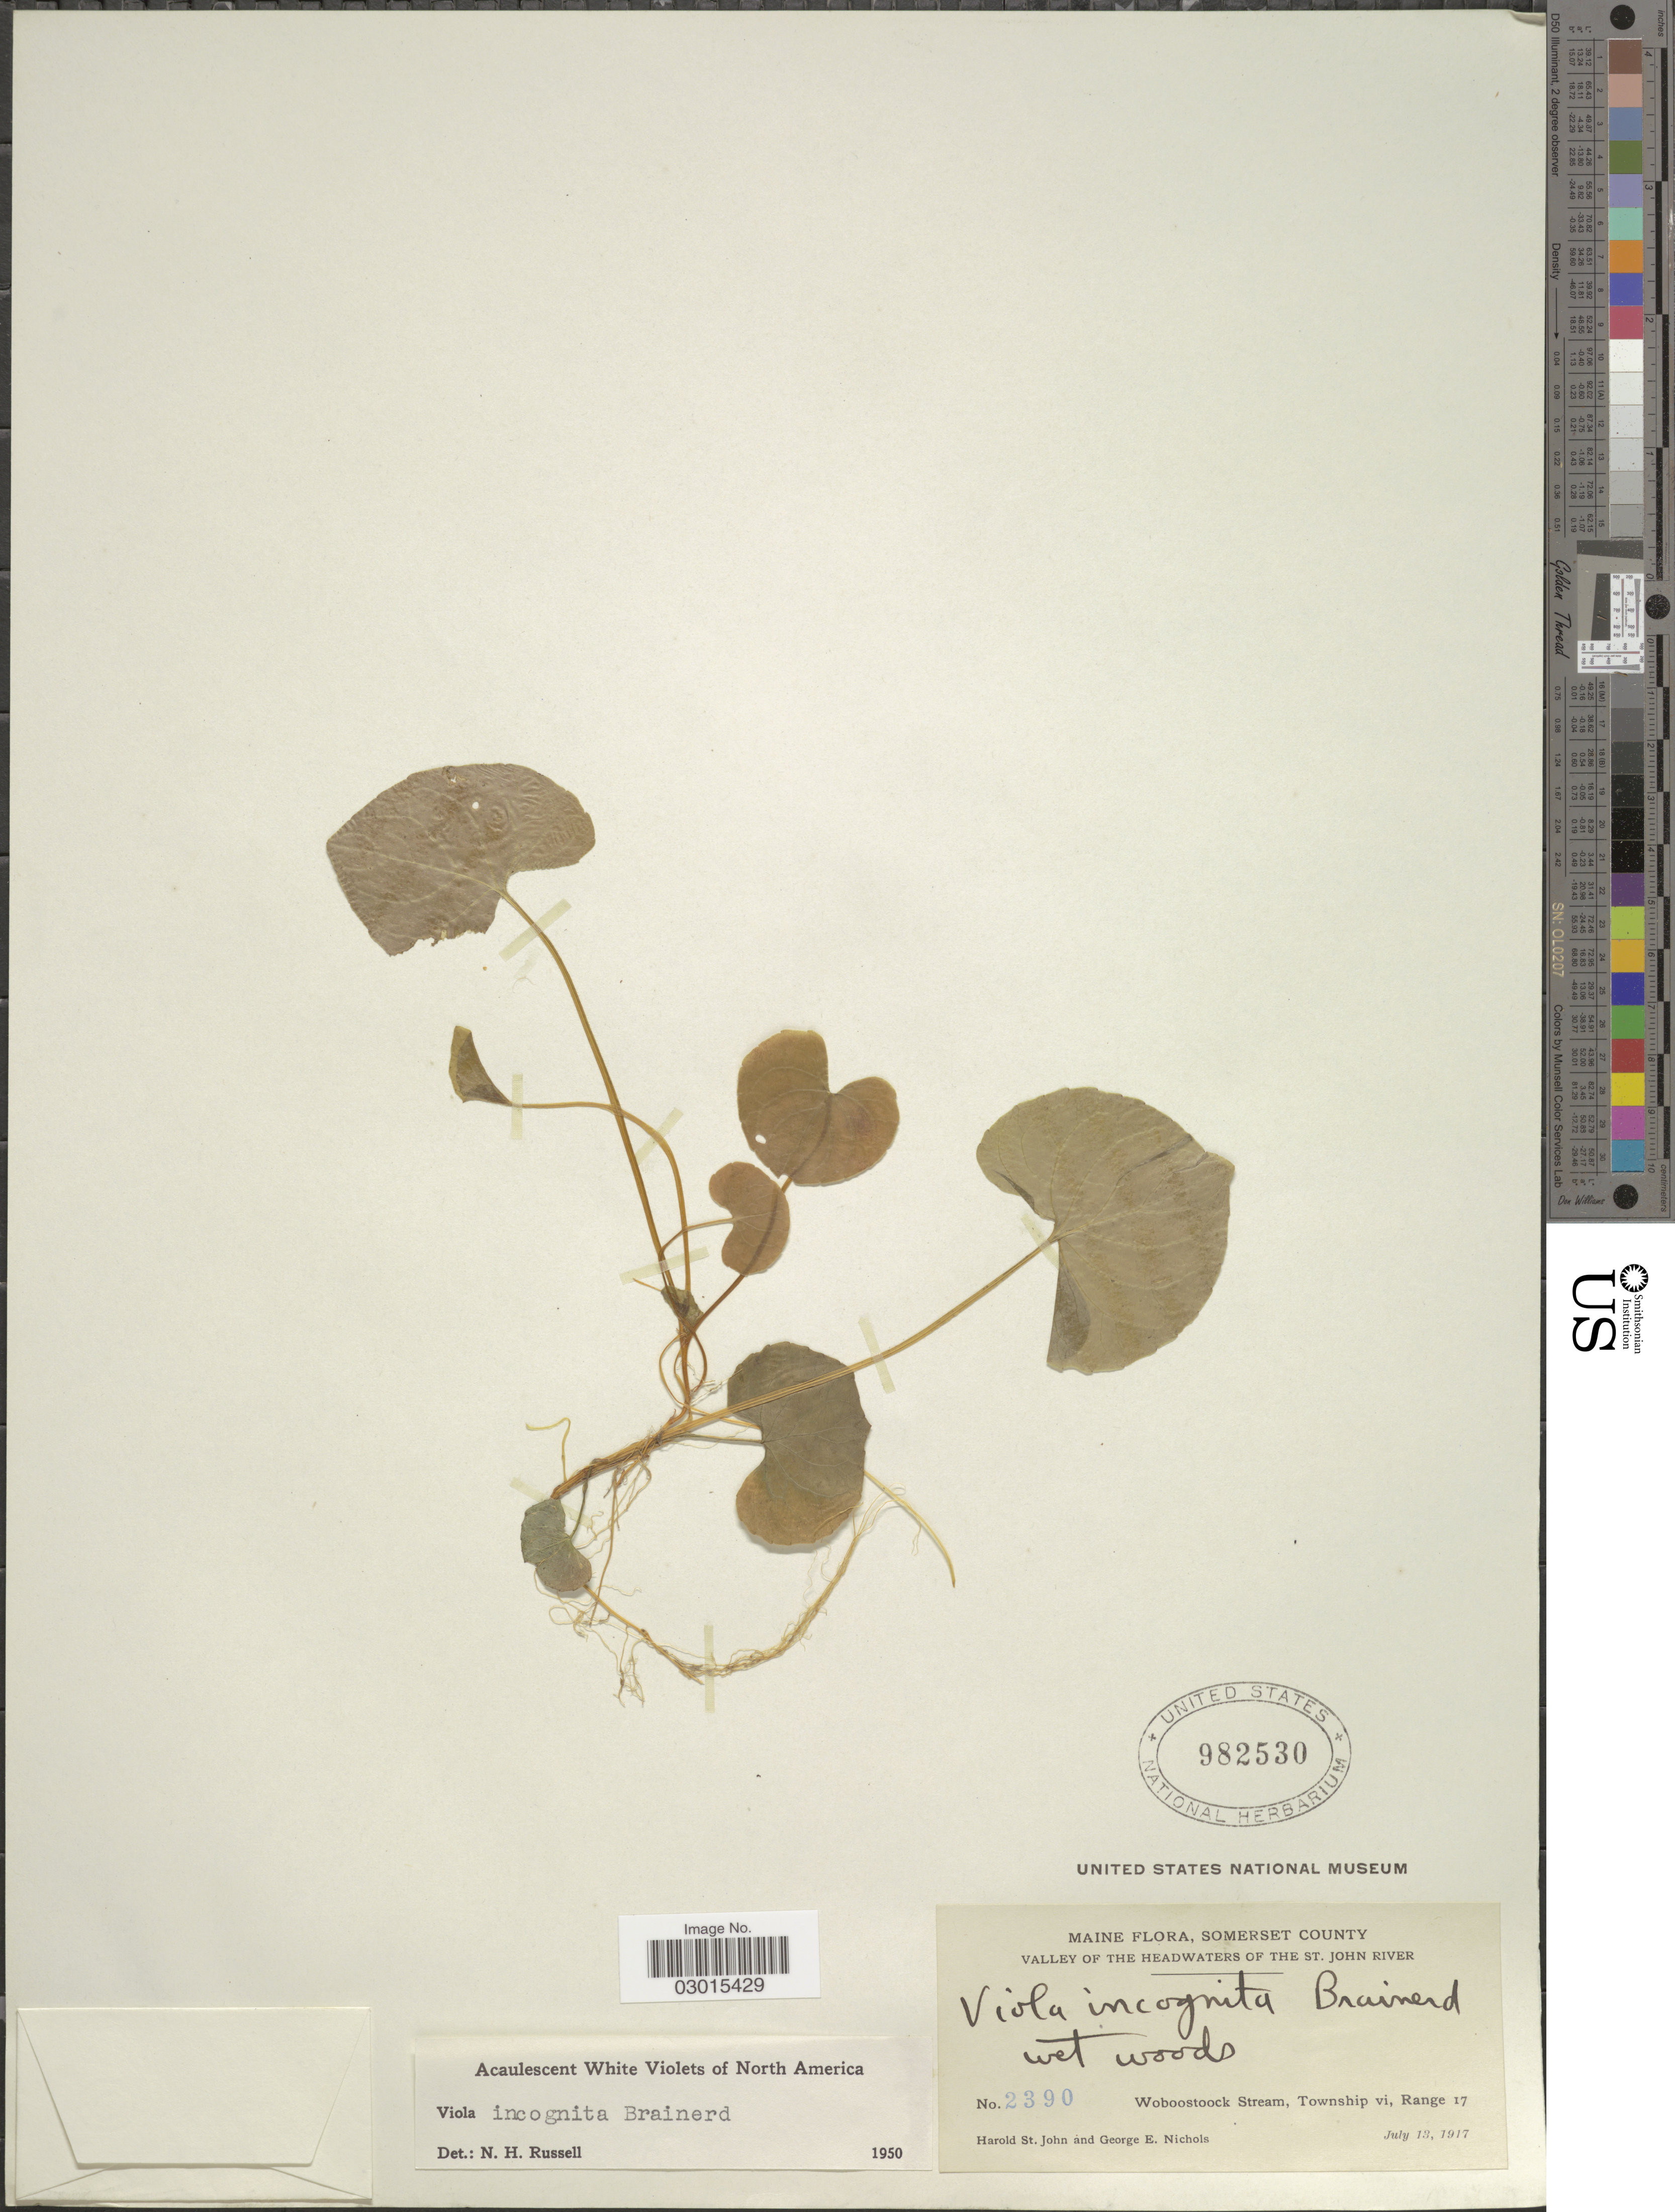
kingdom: Plantae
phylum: Tracheophyta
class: Magnoliopsida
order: Malpighiales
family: Violaceae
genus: Viola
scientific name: Viola incognita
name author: Brainerd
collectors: H. St. John & G. E. Nichols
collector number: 2390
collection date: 1917-07-13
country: United States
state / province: Maine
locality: Somerset County. Valley of the Headwaters of the St. John River. Woboostoock Stream, Township vi, Range 17.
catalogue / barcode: US 982530